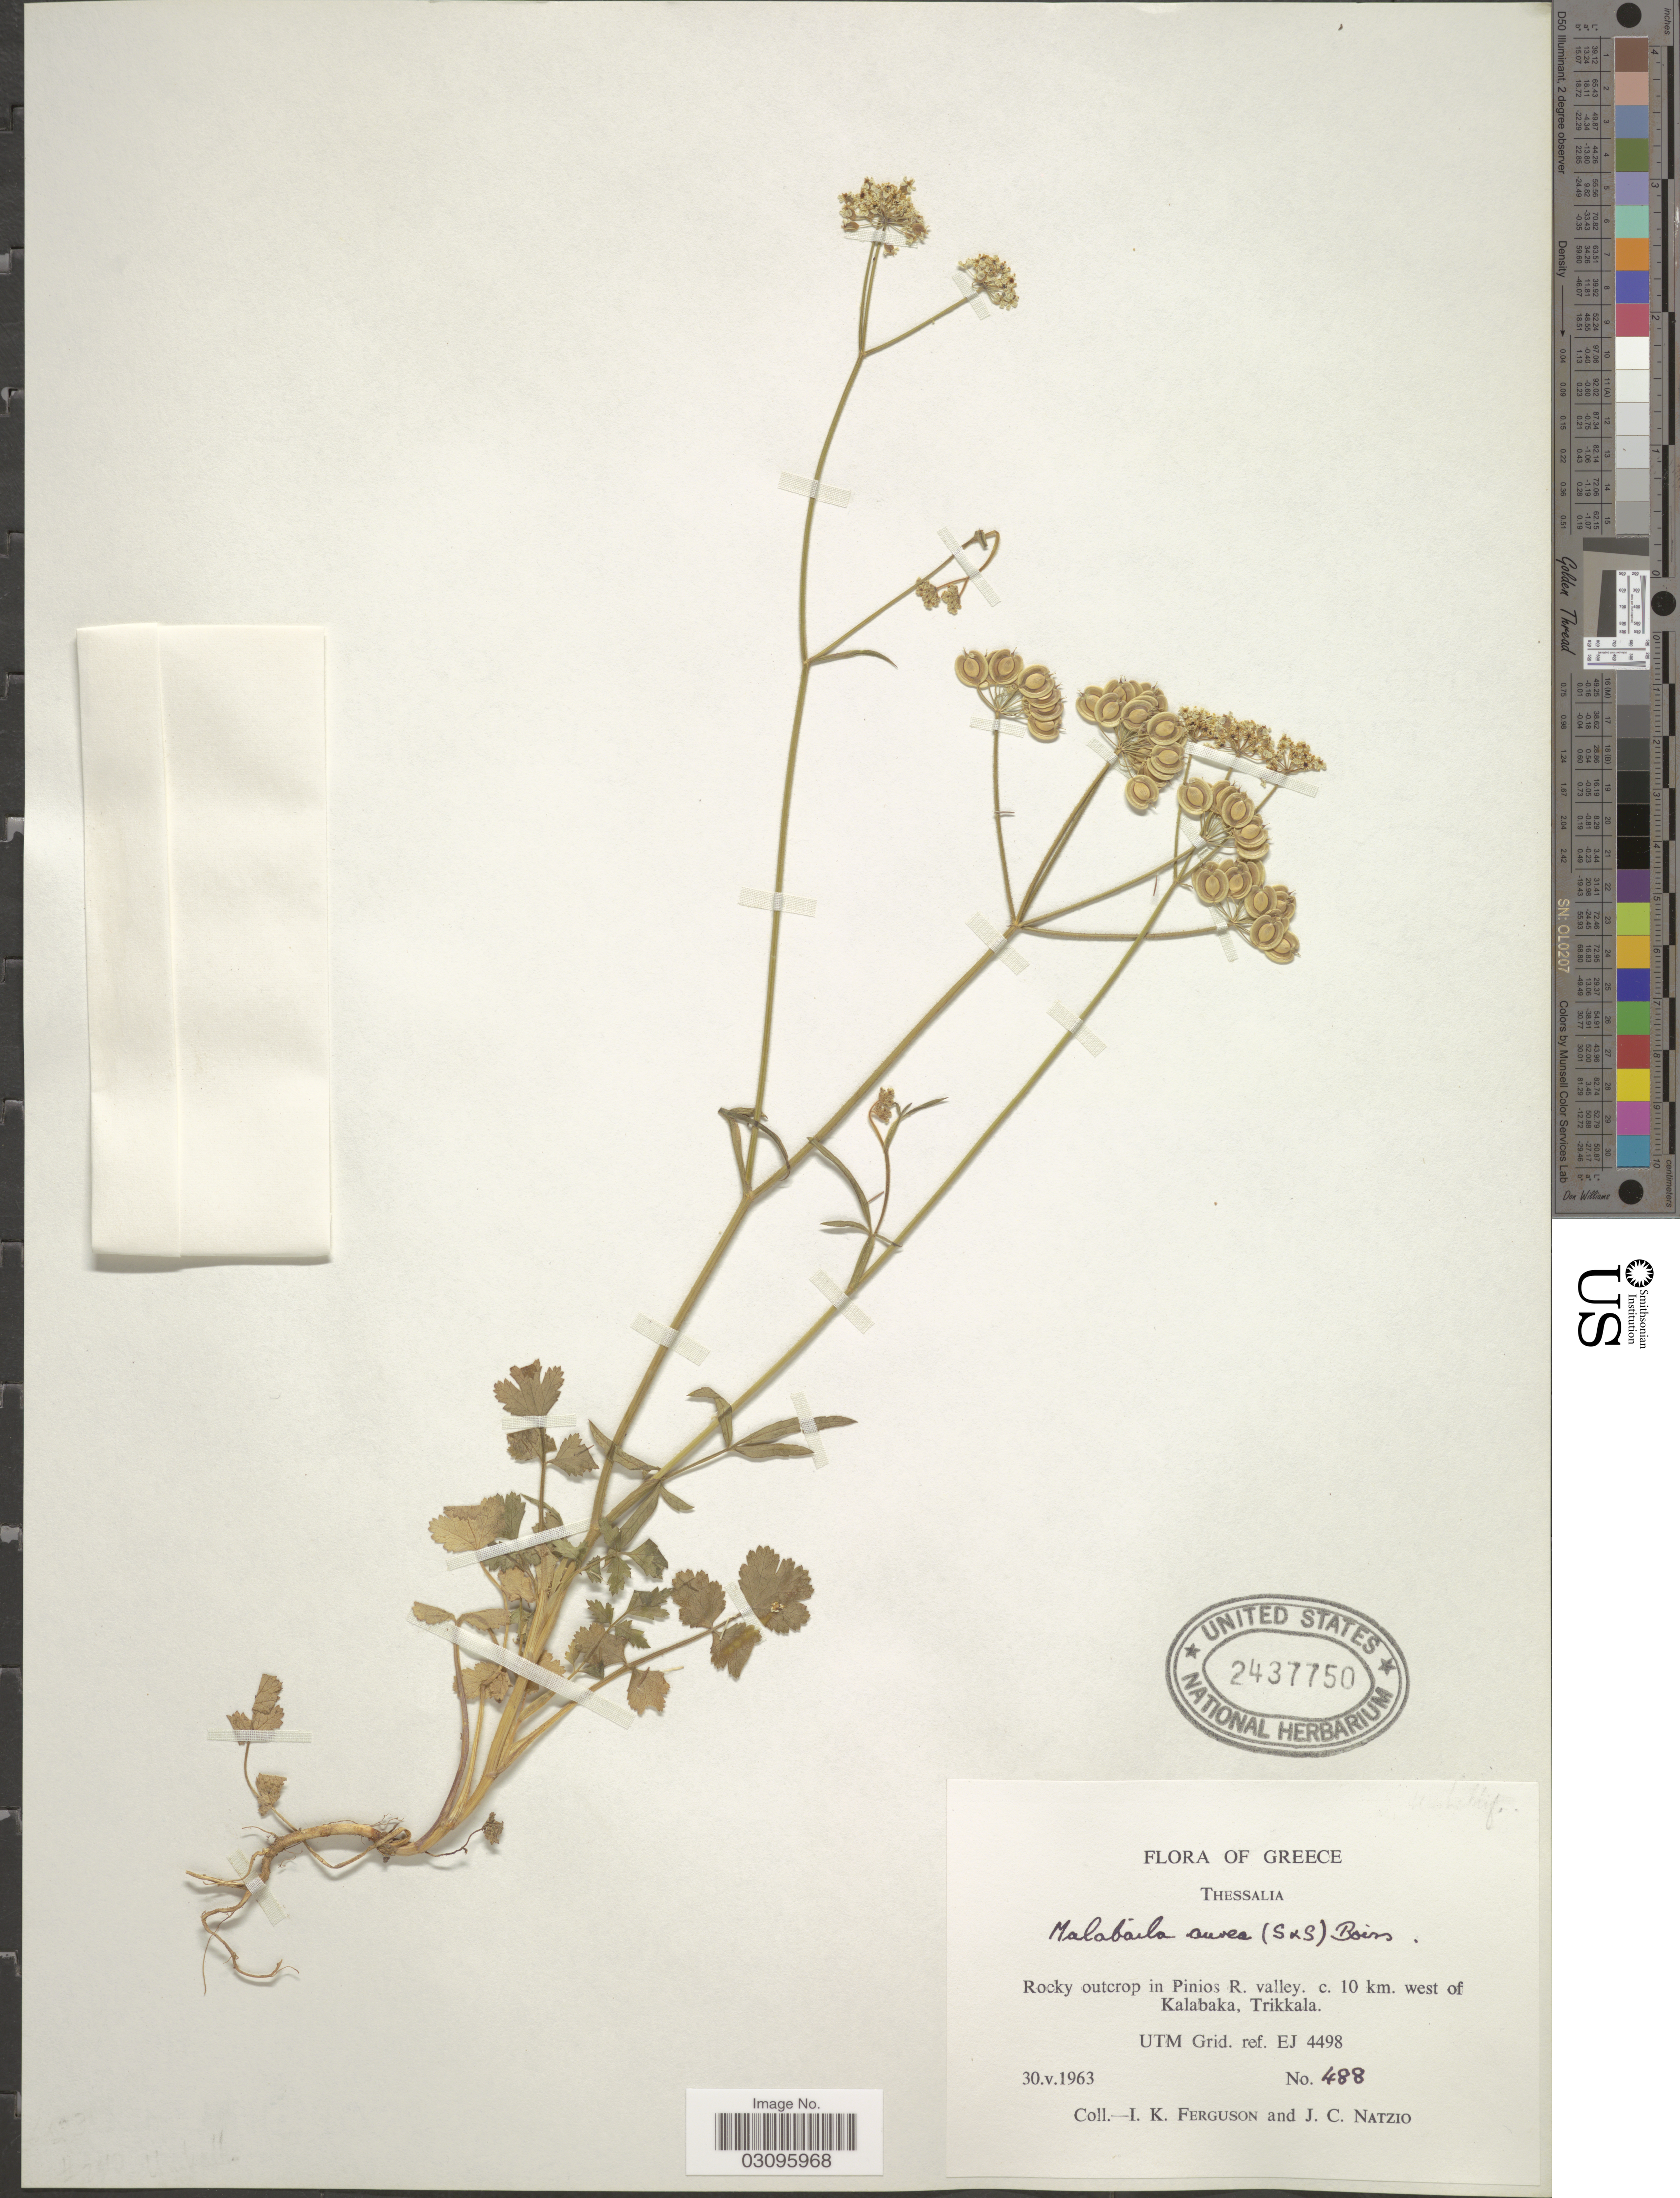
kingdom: Plantae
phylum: Tracheophyta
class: Magnoliopsida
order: Apiales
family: Apiaceae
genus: Malabaila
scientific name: Malabaila aurea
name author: Boiss.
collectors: I. K. Ferguson & J. Natzio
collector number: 488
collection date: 1963-05-30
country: Greece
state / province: Thessaly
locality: Thessalia. Pinios R. valley c. 10 km. west of Kalabaka, Trikkala. UTM Grid Ref. EJ 4498.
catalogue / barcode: US 2437750